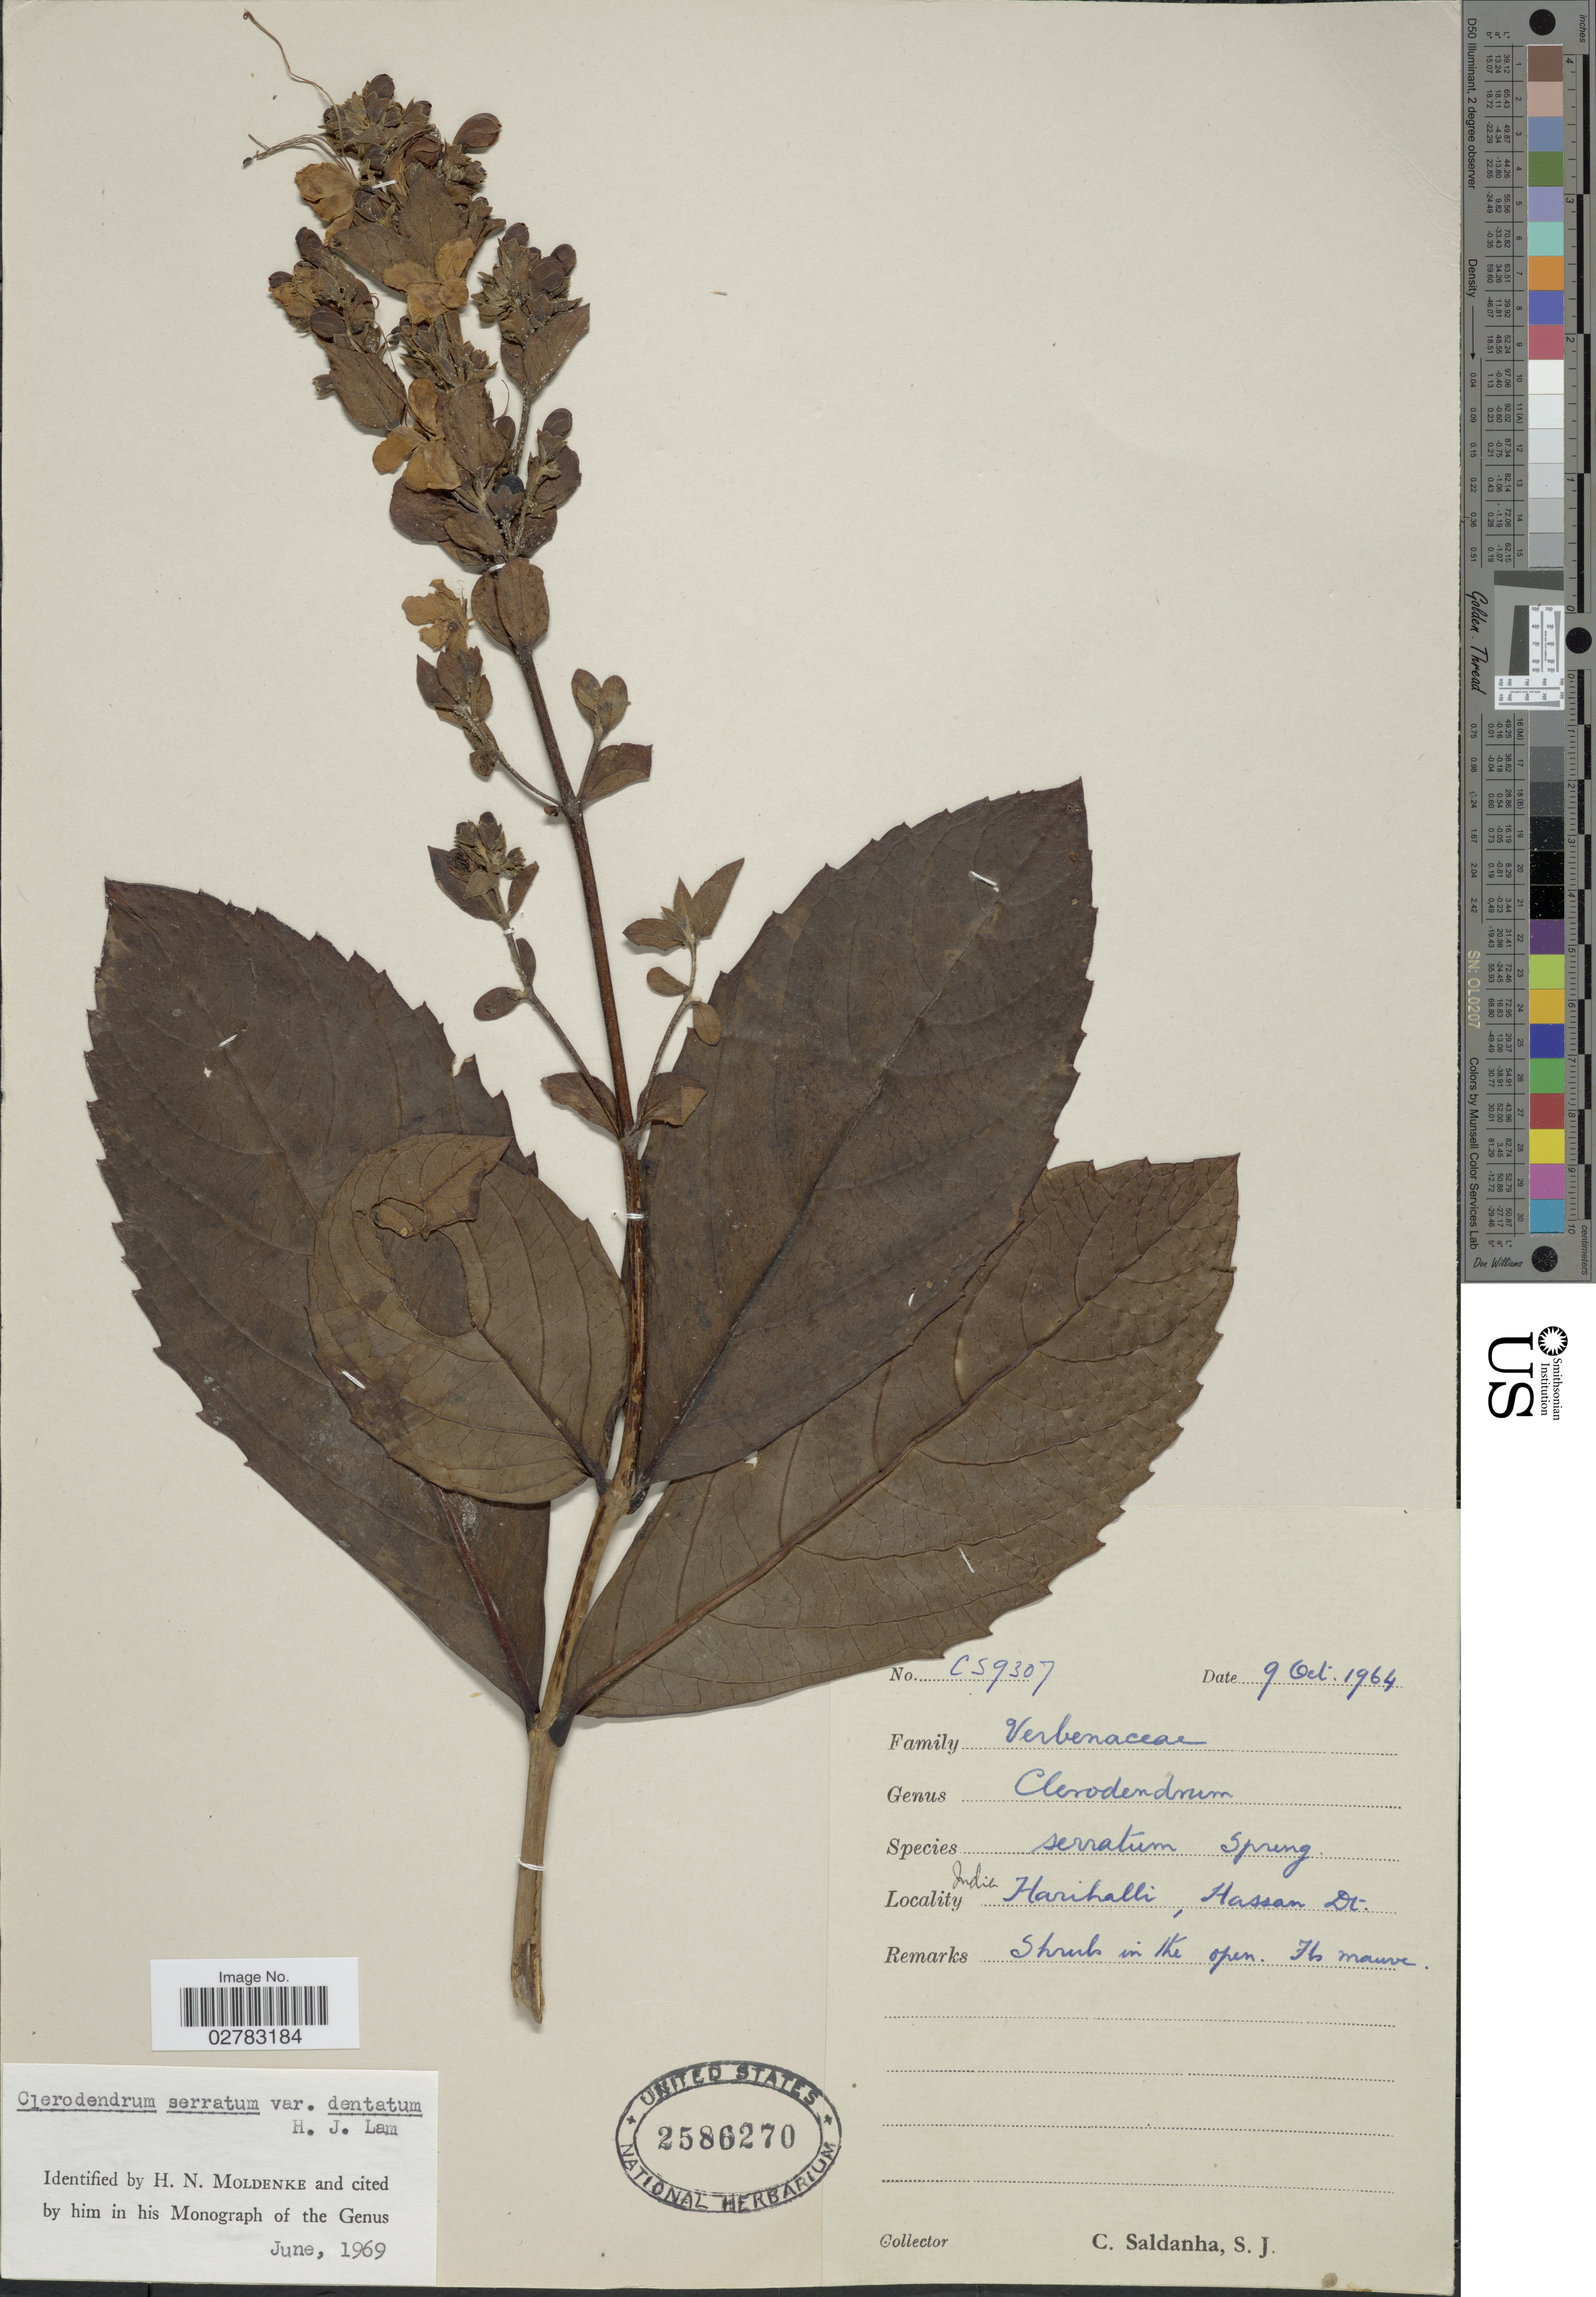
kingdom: Plantae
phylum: Tracheophyta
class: Magnoliopsida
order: Lamiales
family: Lamiaceae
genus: Clerodendrum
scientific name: Clerodendrum serratum var. dentatum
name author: H.J. Lam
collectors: C. Saldanha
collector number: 9307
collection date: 1964-10-09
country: India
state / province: Karnataka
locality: Harihalli, Hassan Dt.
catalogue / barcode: US 2586270